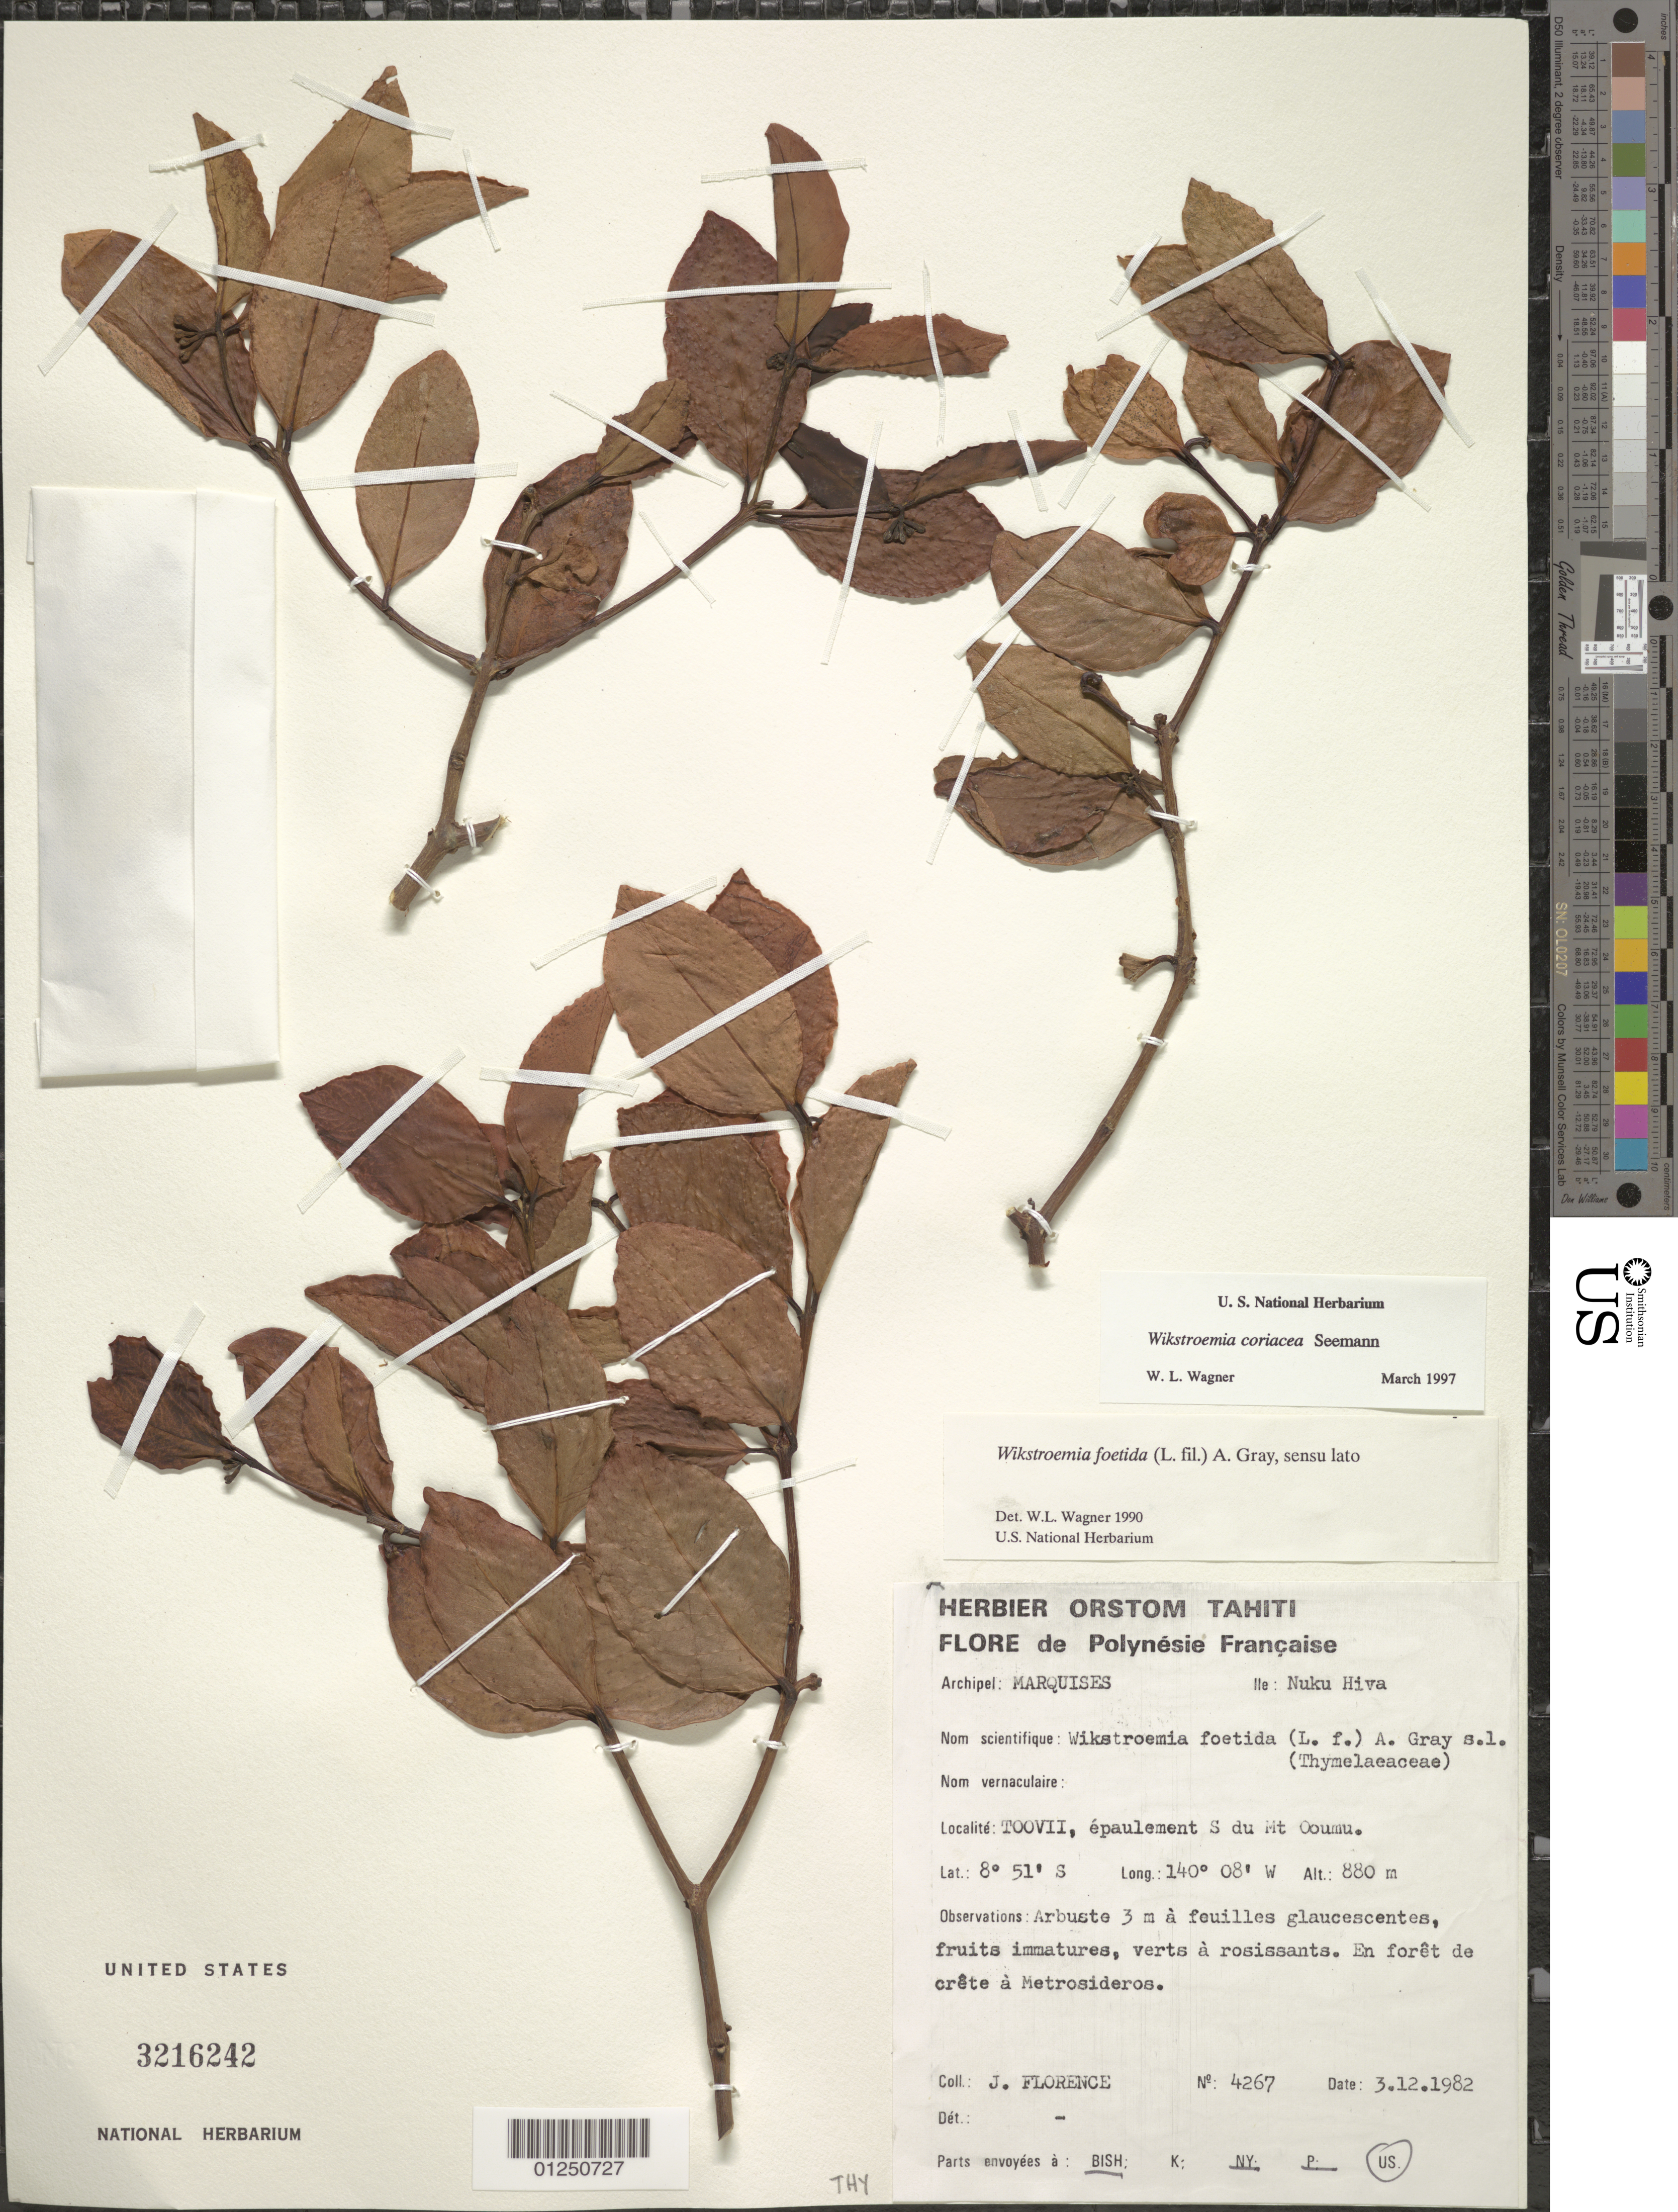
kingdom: Plantae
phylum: Tracheophyta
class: Magnoliopsida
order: Malvales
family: Thymelaeaceae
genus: Wikstroemia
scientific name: Wikstroemia coriacea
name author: Seem.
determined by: Wagner, W. L., (BOT), Smithsonian Institution - National Museum of Natural History (UNITED STATES)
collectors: J. Florence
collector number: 4267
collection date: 1982-12-03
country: French Polynesia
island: Nuku Hiva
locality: Toovii, épaulement S du Mt. Ooumu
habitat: En forêt de crête à Metrosideros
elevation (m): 880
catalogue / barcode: US 3216242